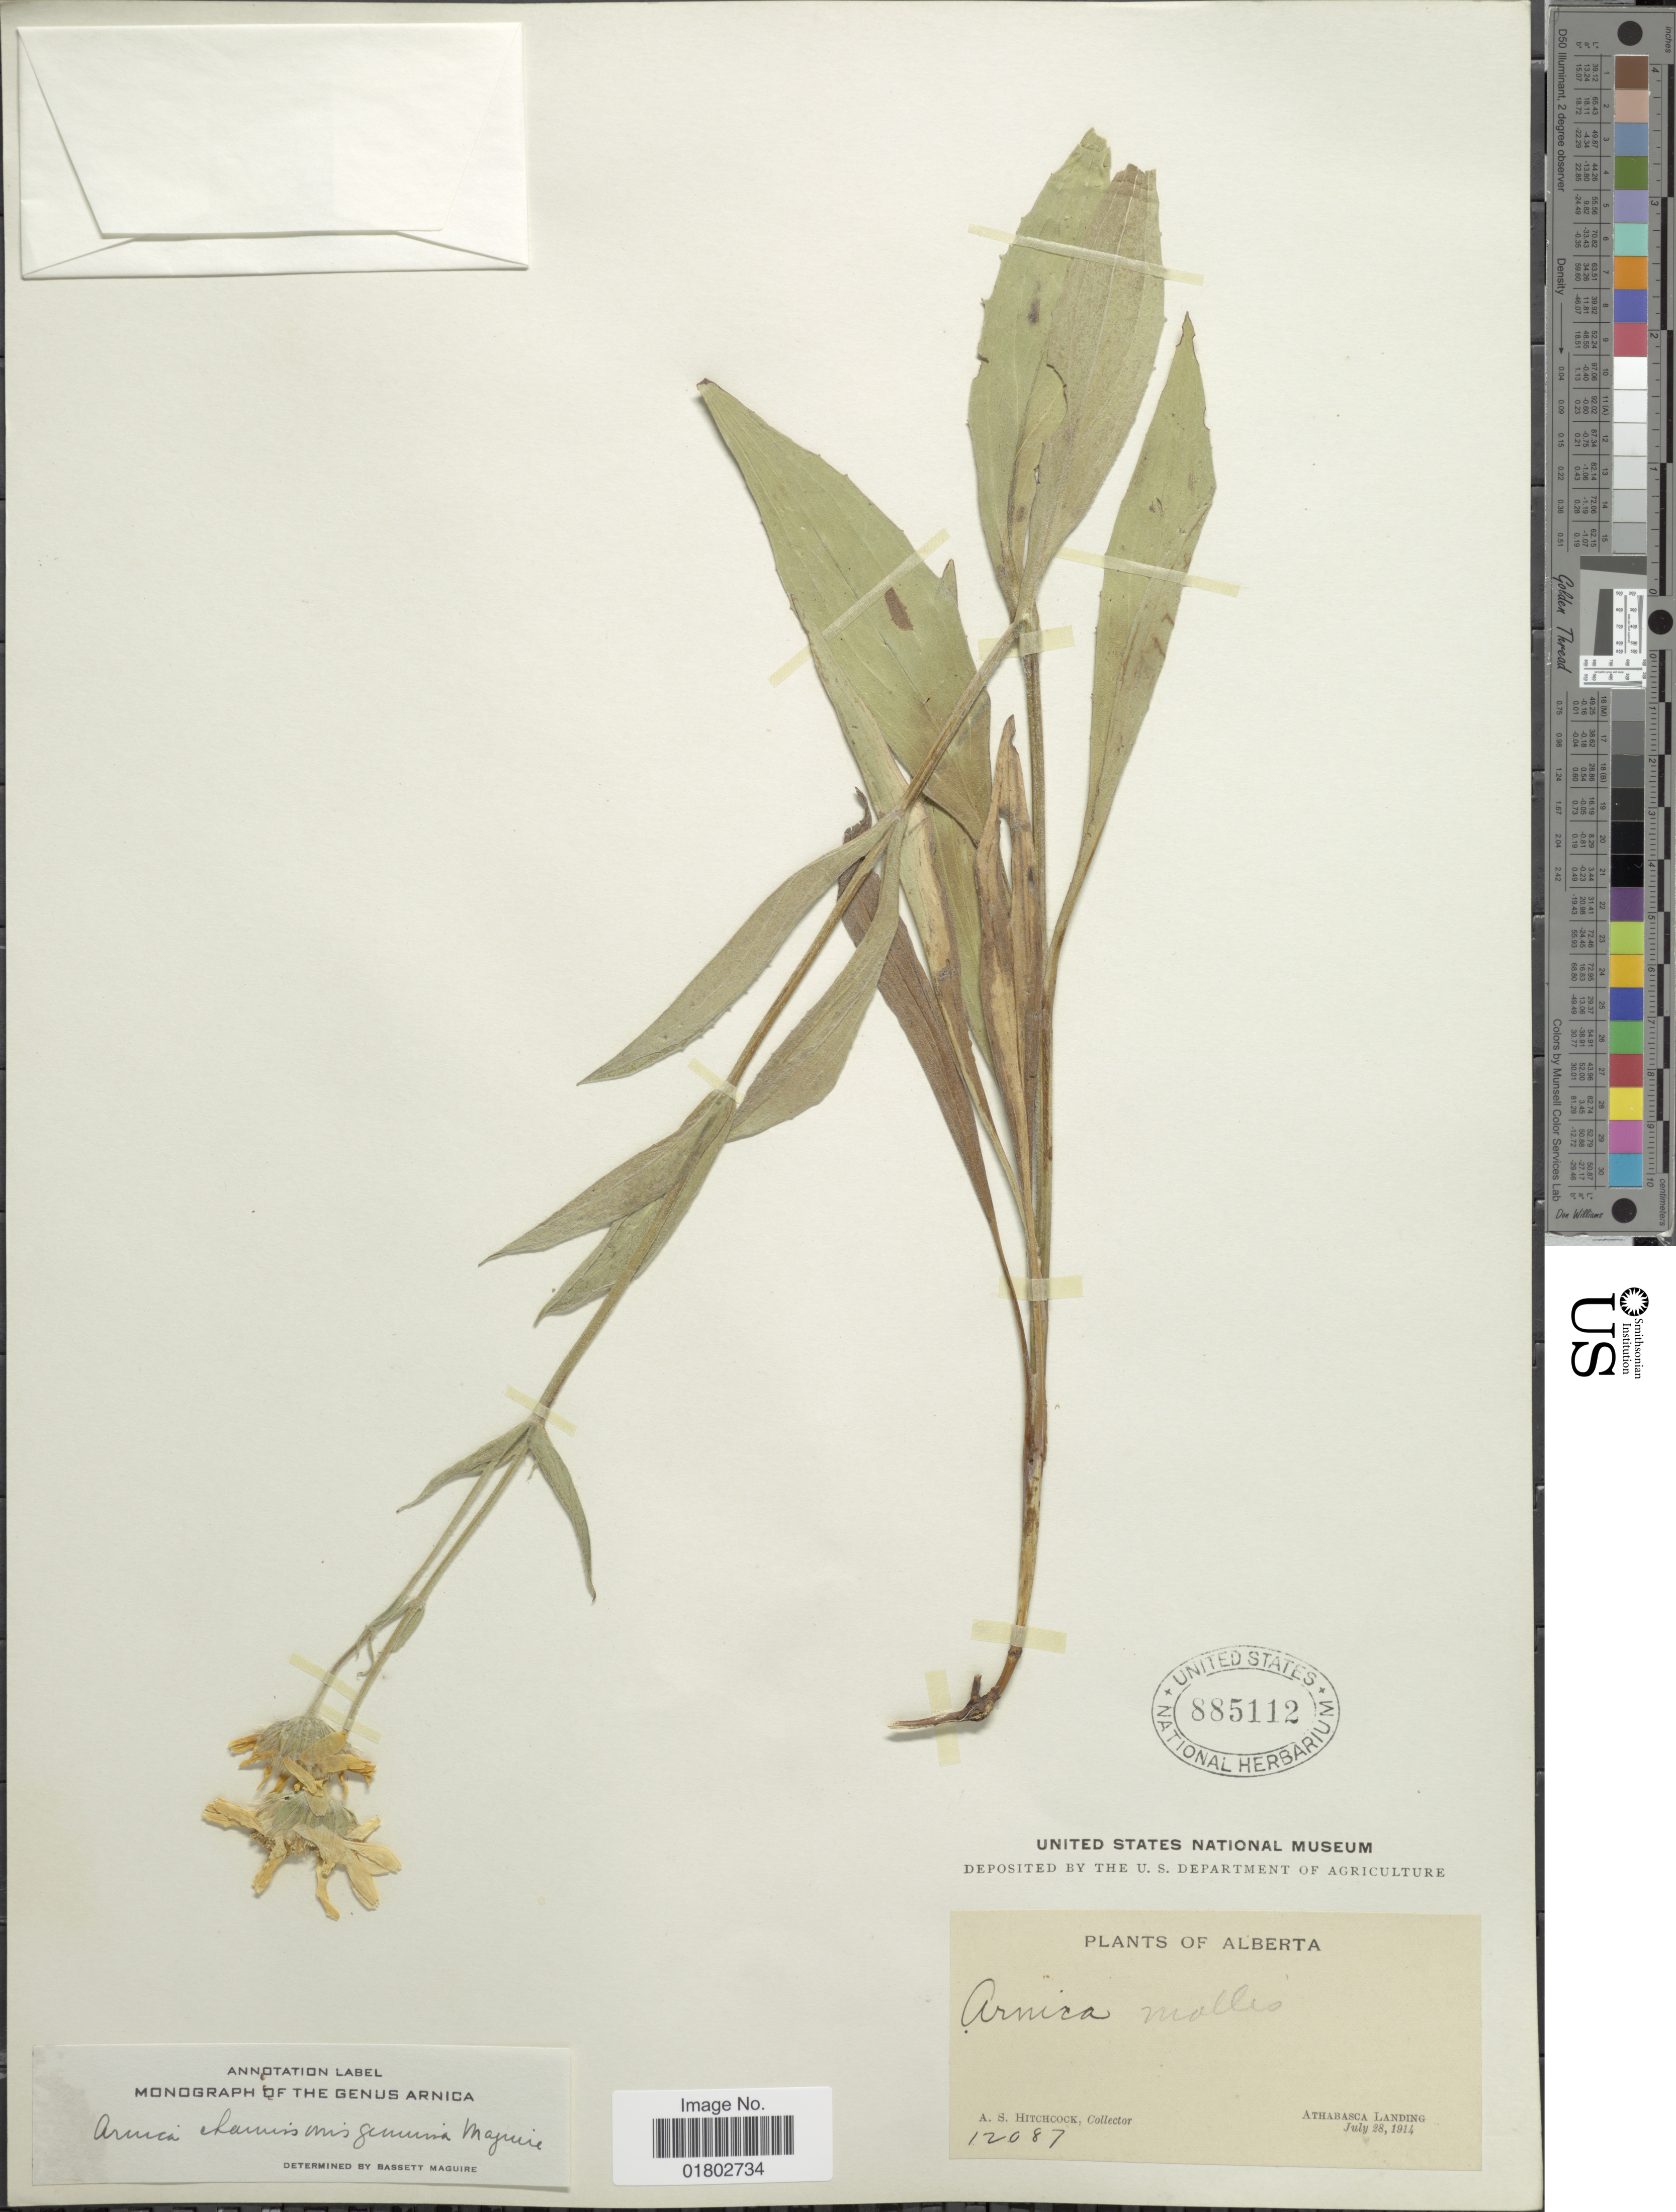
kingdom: Plantae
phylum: Tracheophyta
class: Magnoliopsida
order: Asterales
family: Asteraceae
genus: Arnica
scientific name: Arnica chamissonis subsp. genuina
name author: Maguire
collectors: A. S. Hitchcock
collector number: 12087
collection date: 1914-07-28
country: Canada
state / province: Alberta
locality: Athabasca Landing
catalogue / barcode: US 885112